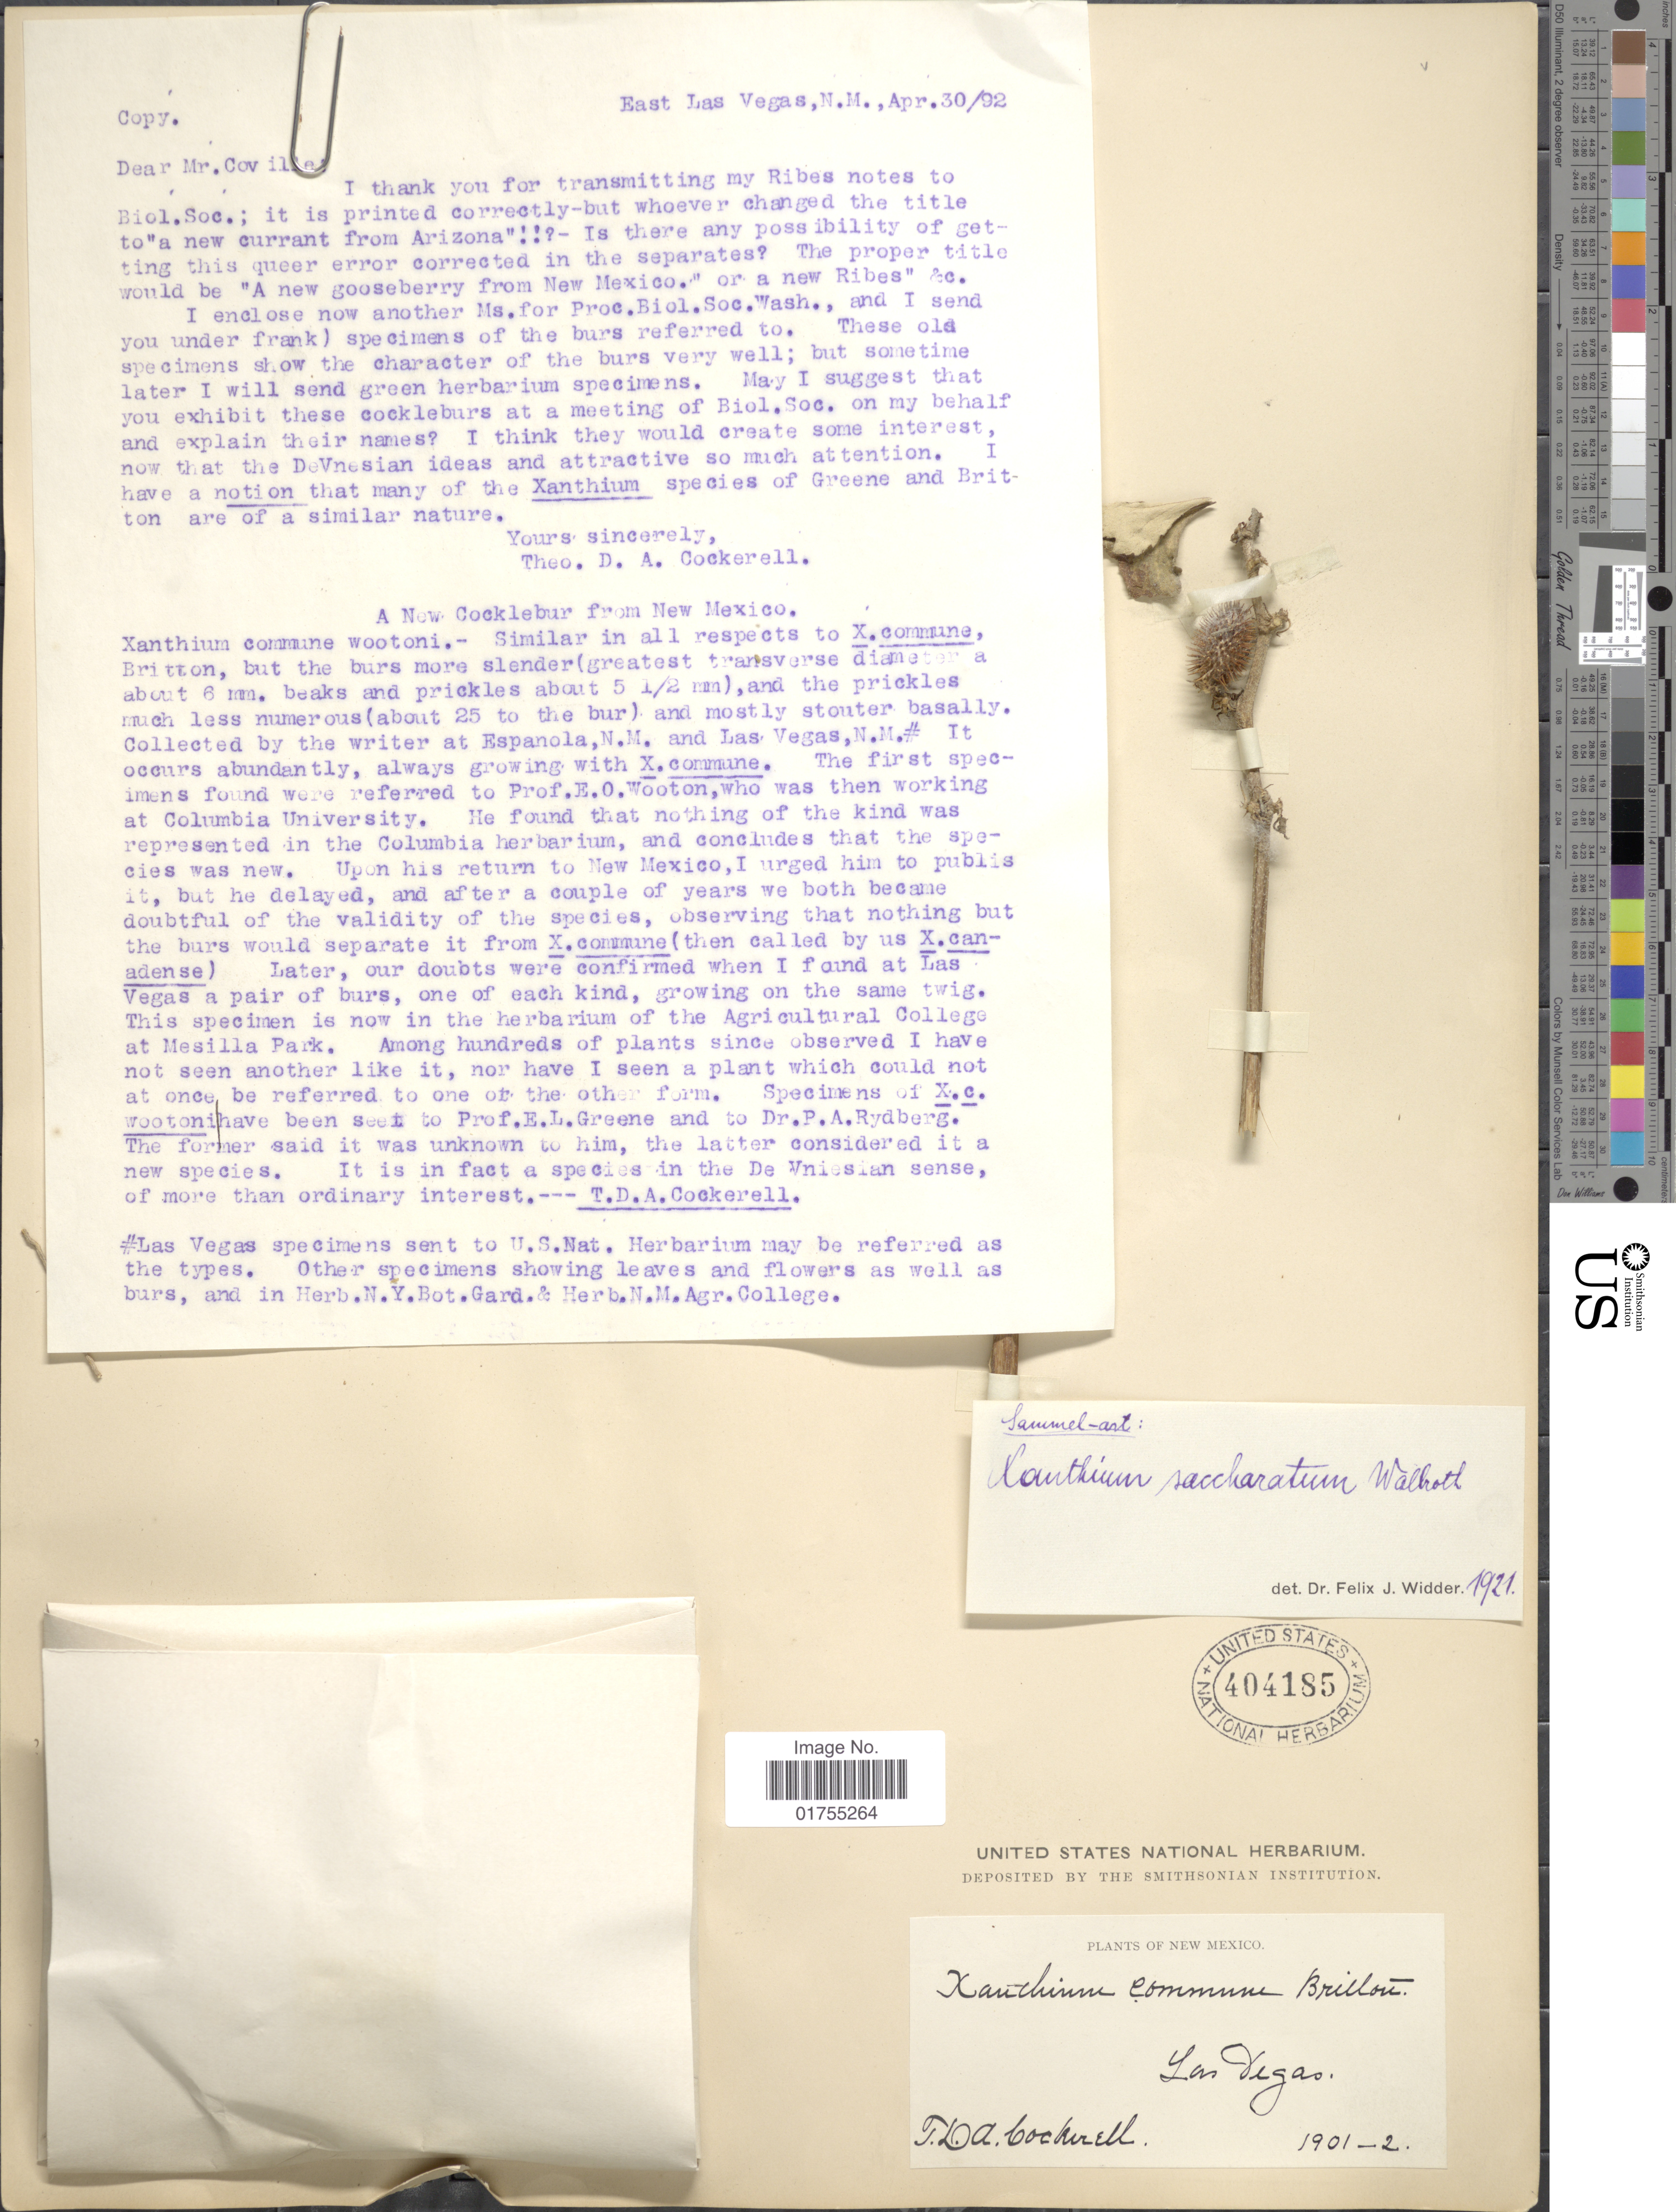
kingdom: Plantae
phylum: Tracheophyta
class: Magnoliopsida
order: Asterales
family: Asteraceae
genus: Xanthium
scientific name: Xanthium strumarium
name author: L.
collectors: T. Cockerell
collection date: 1901/1902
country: United States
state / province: New Mexico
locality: Las Vegas N.M.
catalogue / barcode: US 404185